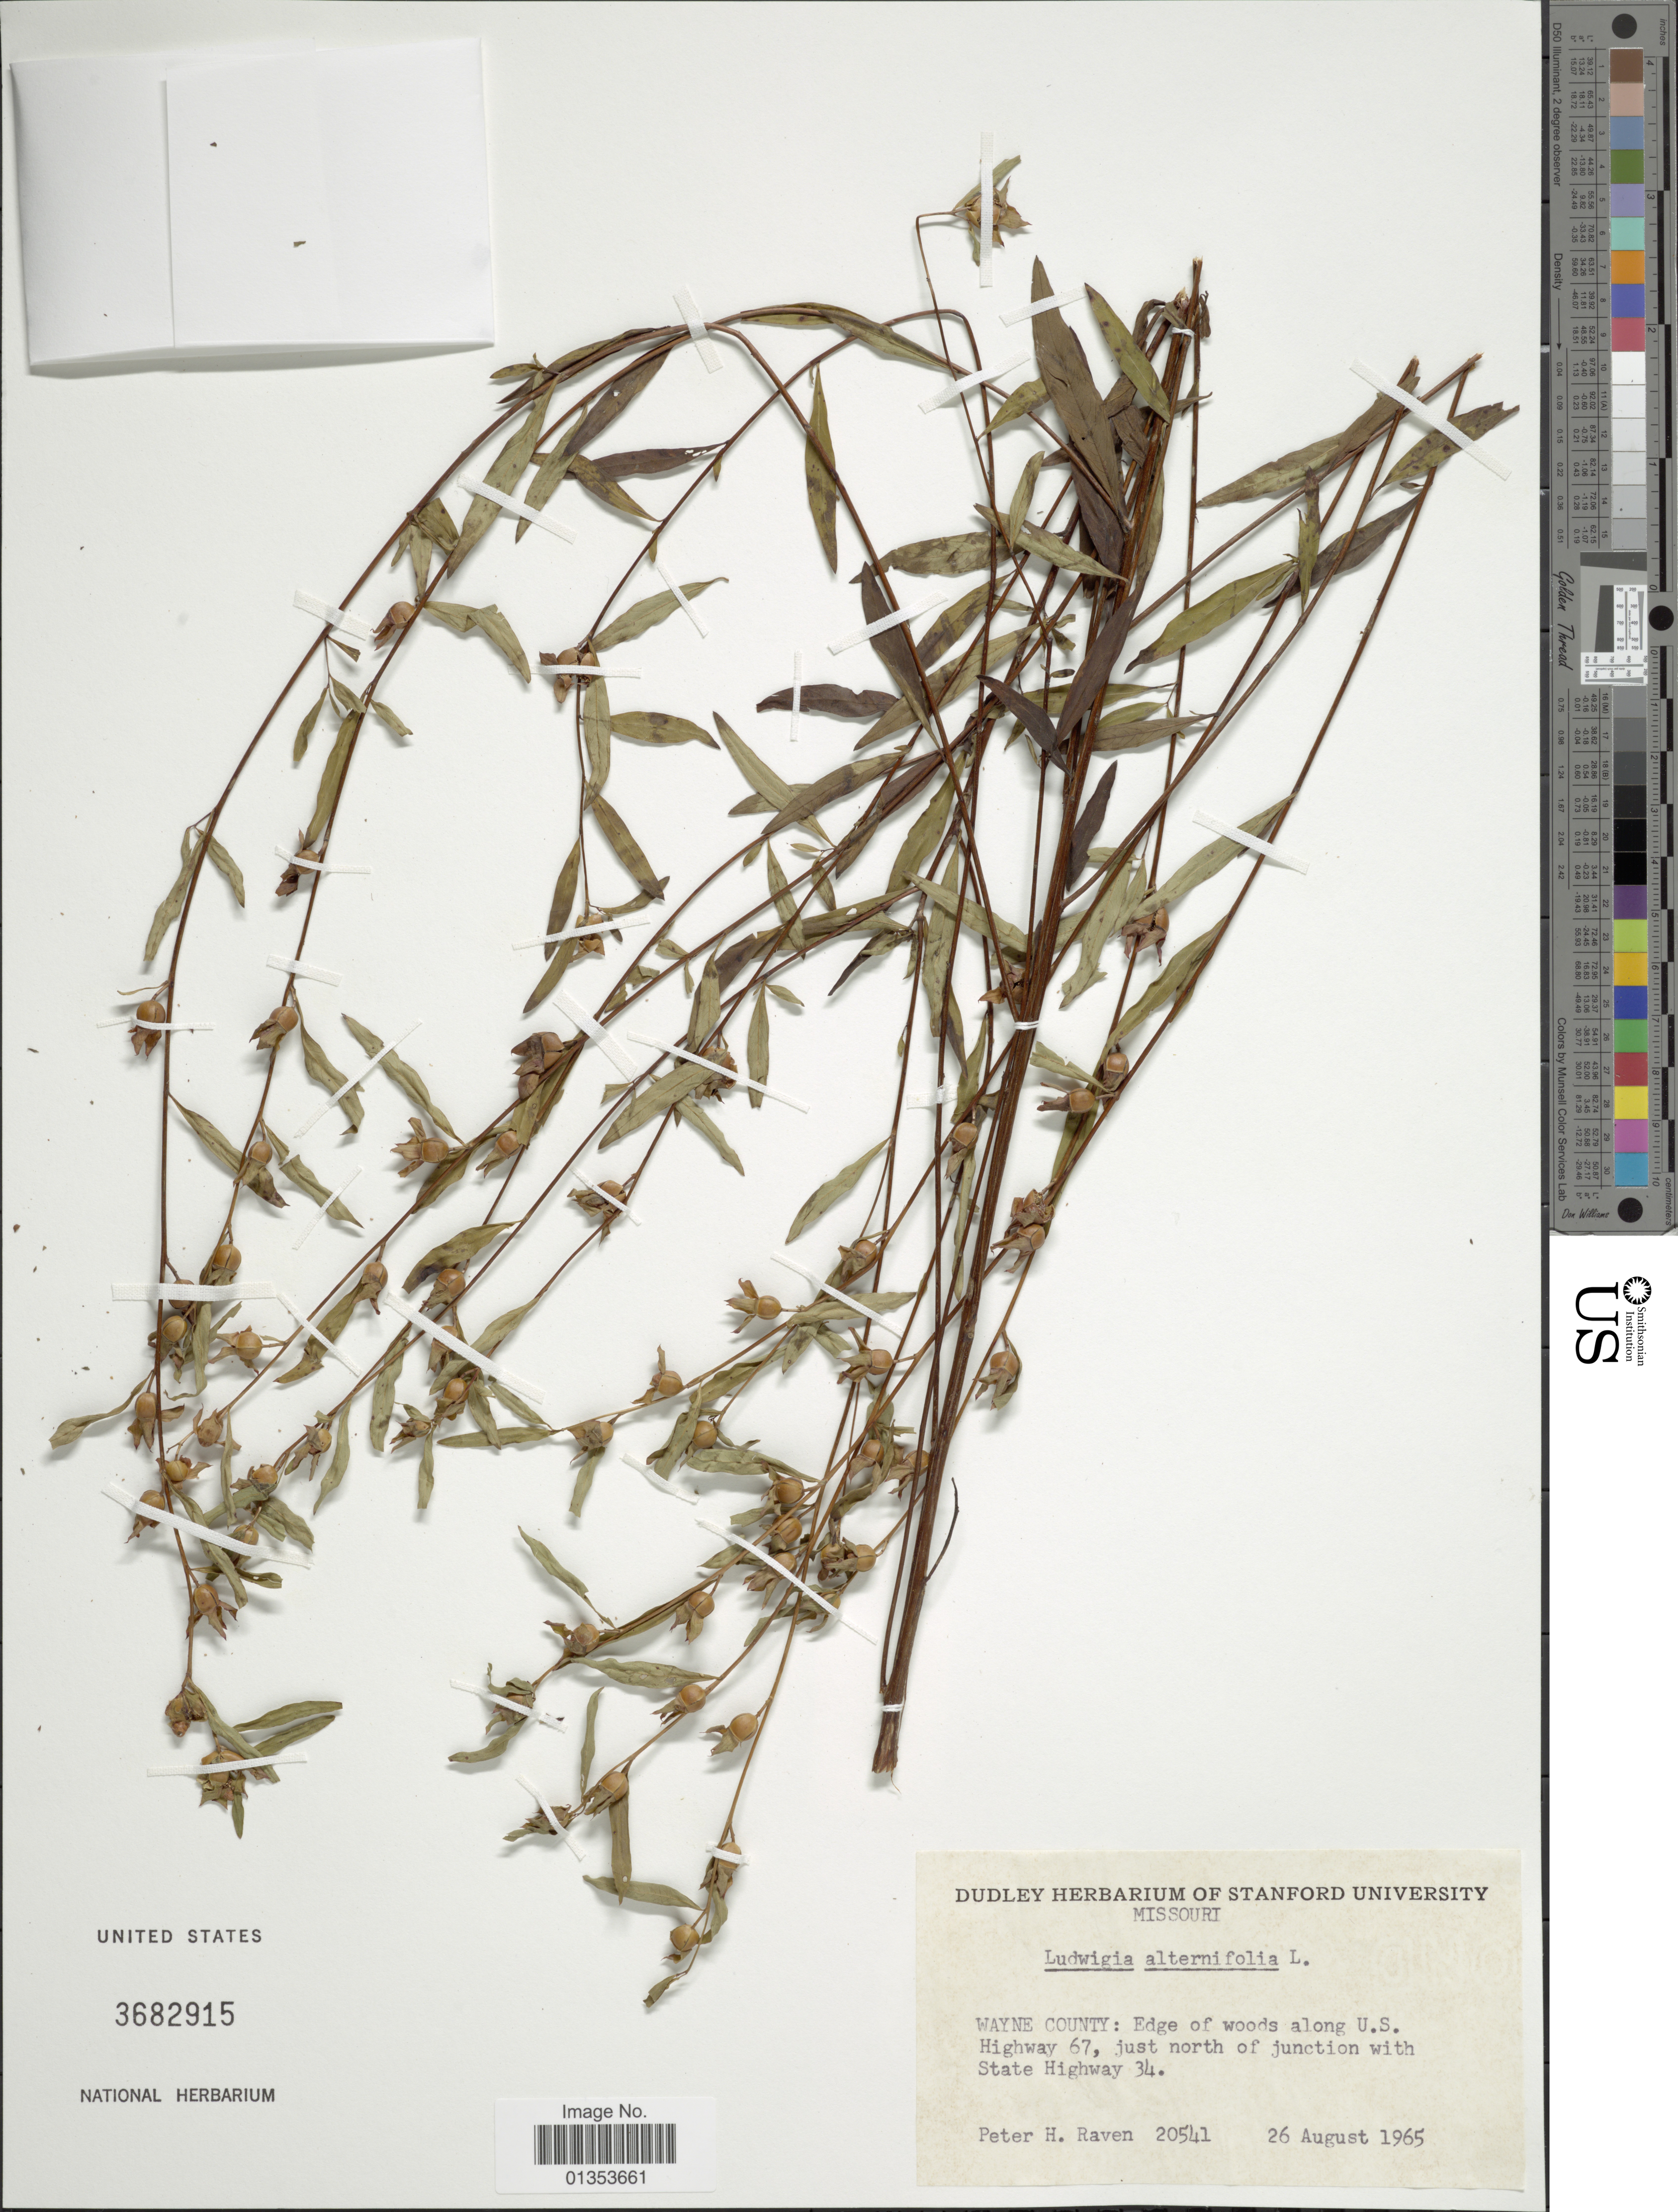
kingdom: Plantae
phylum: Tracheophyta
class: Magnoliopsida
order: Myrtales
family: Onagraceae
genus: Ludwigia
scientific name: Ludwigia alternifolia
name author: L.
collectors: P. H. Raven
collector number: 20541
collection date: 1965-08-26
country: United States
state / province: Missouri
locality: Wayne County: Edge of woods along U.S. Highway 67, just north of junction with State Highway 34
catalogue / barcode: US 3682915